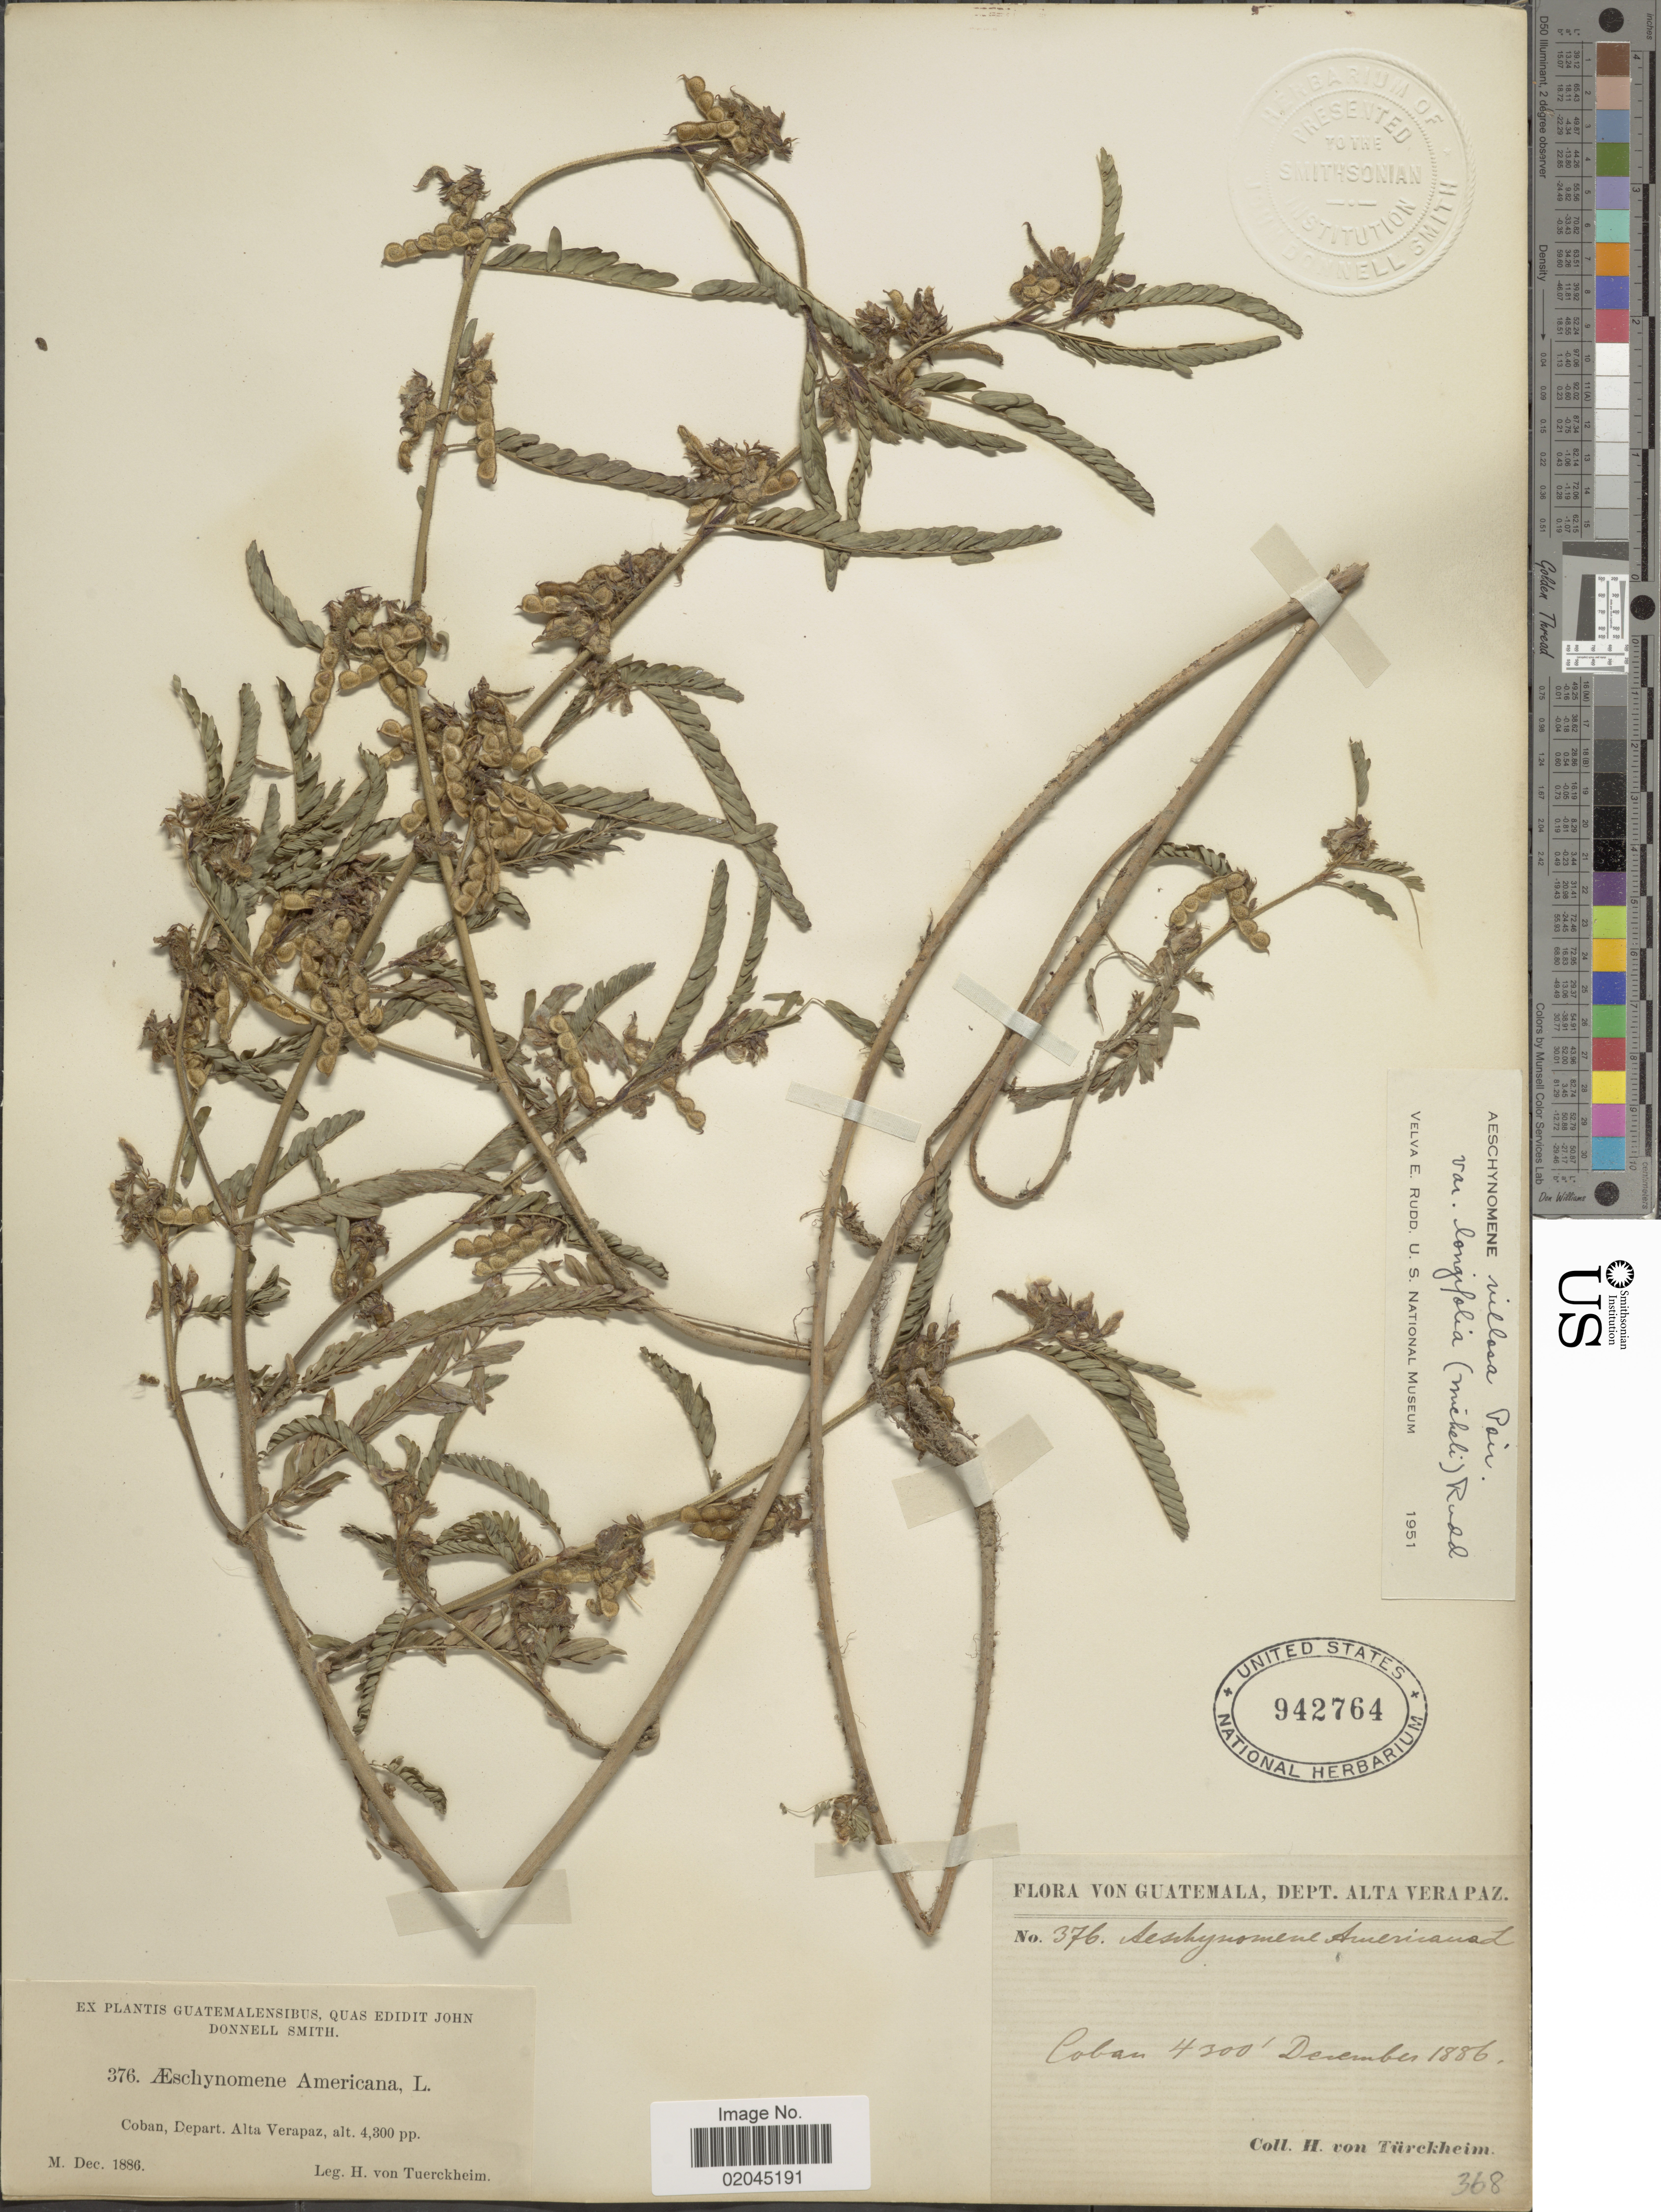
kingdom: Plantae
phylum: Tracheophyta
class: Magnoliopsida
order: Fabales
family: Fabaceae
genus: Aeschynomene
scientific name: Aeschynomene villosa var. longifolia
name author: (Micheli) Rudd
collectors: H. von Türckheim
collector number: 376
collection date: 1886-12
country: Guatemala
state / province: Alta Verapaz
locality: Coban, Depart. Alta Verapaz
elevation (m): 1311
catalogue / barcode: US 942764